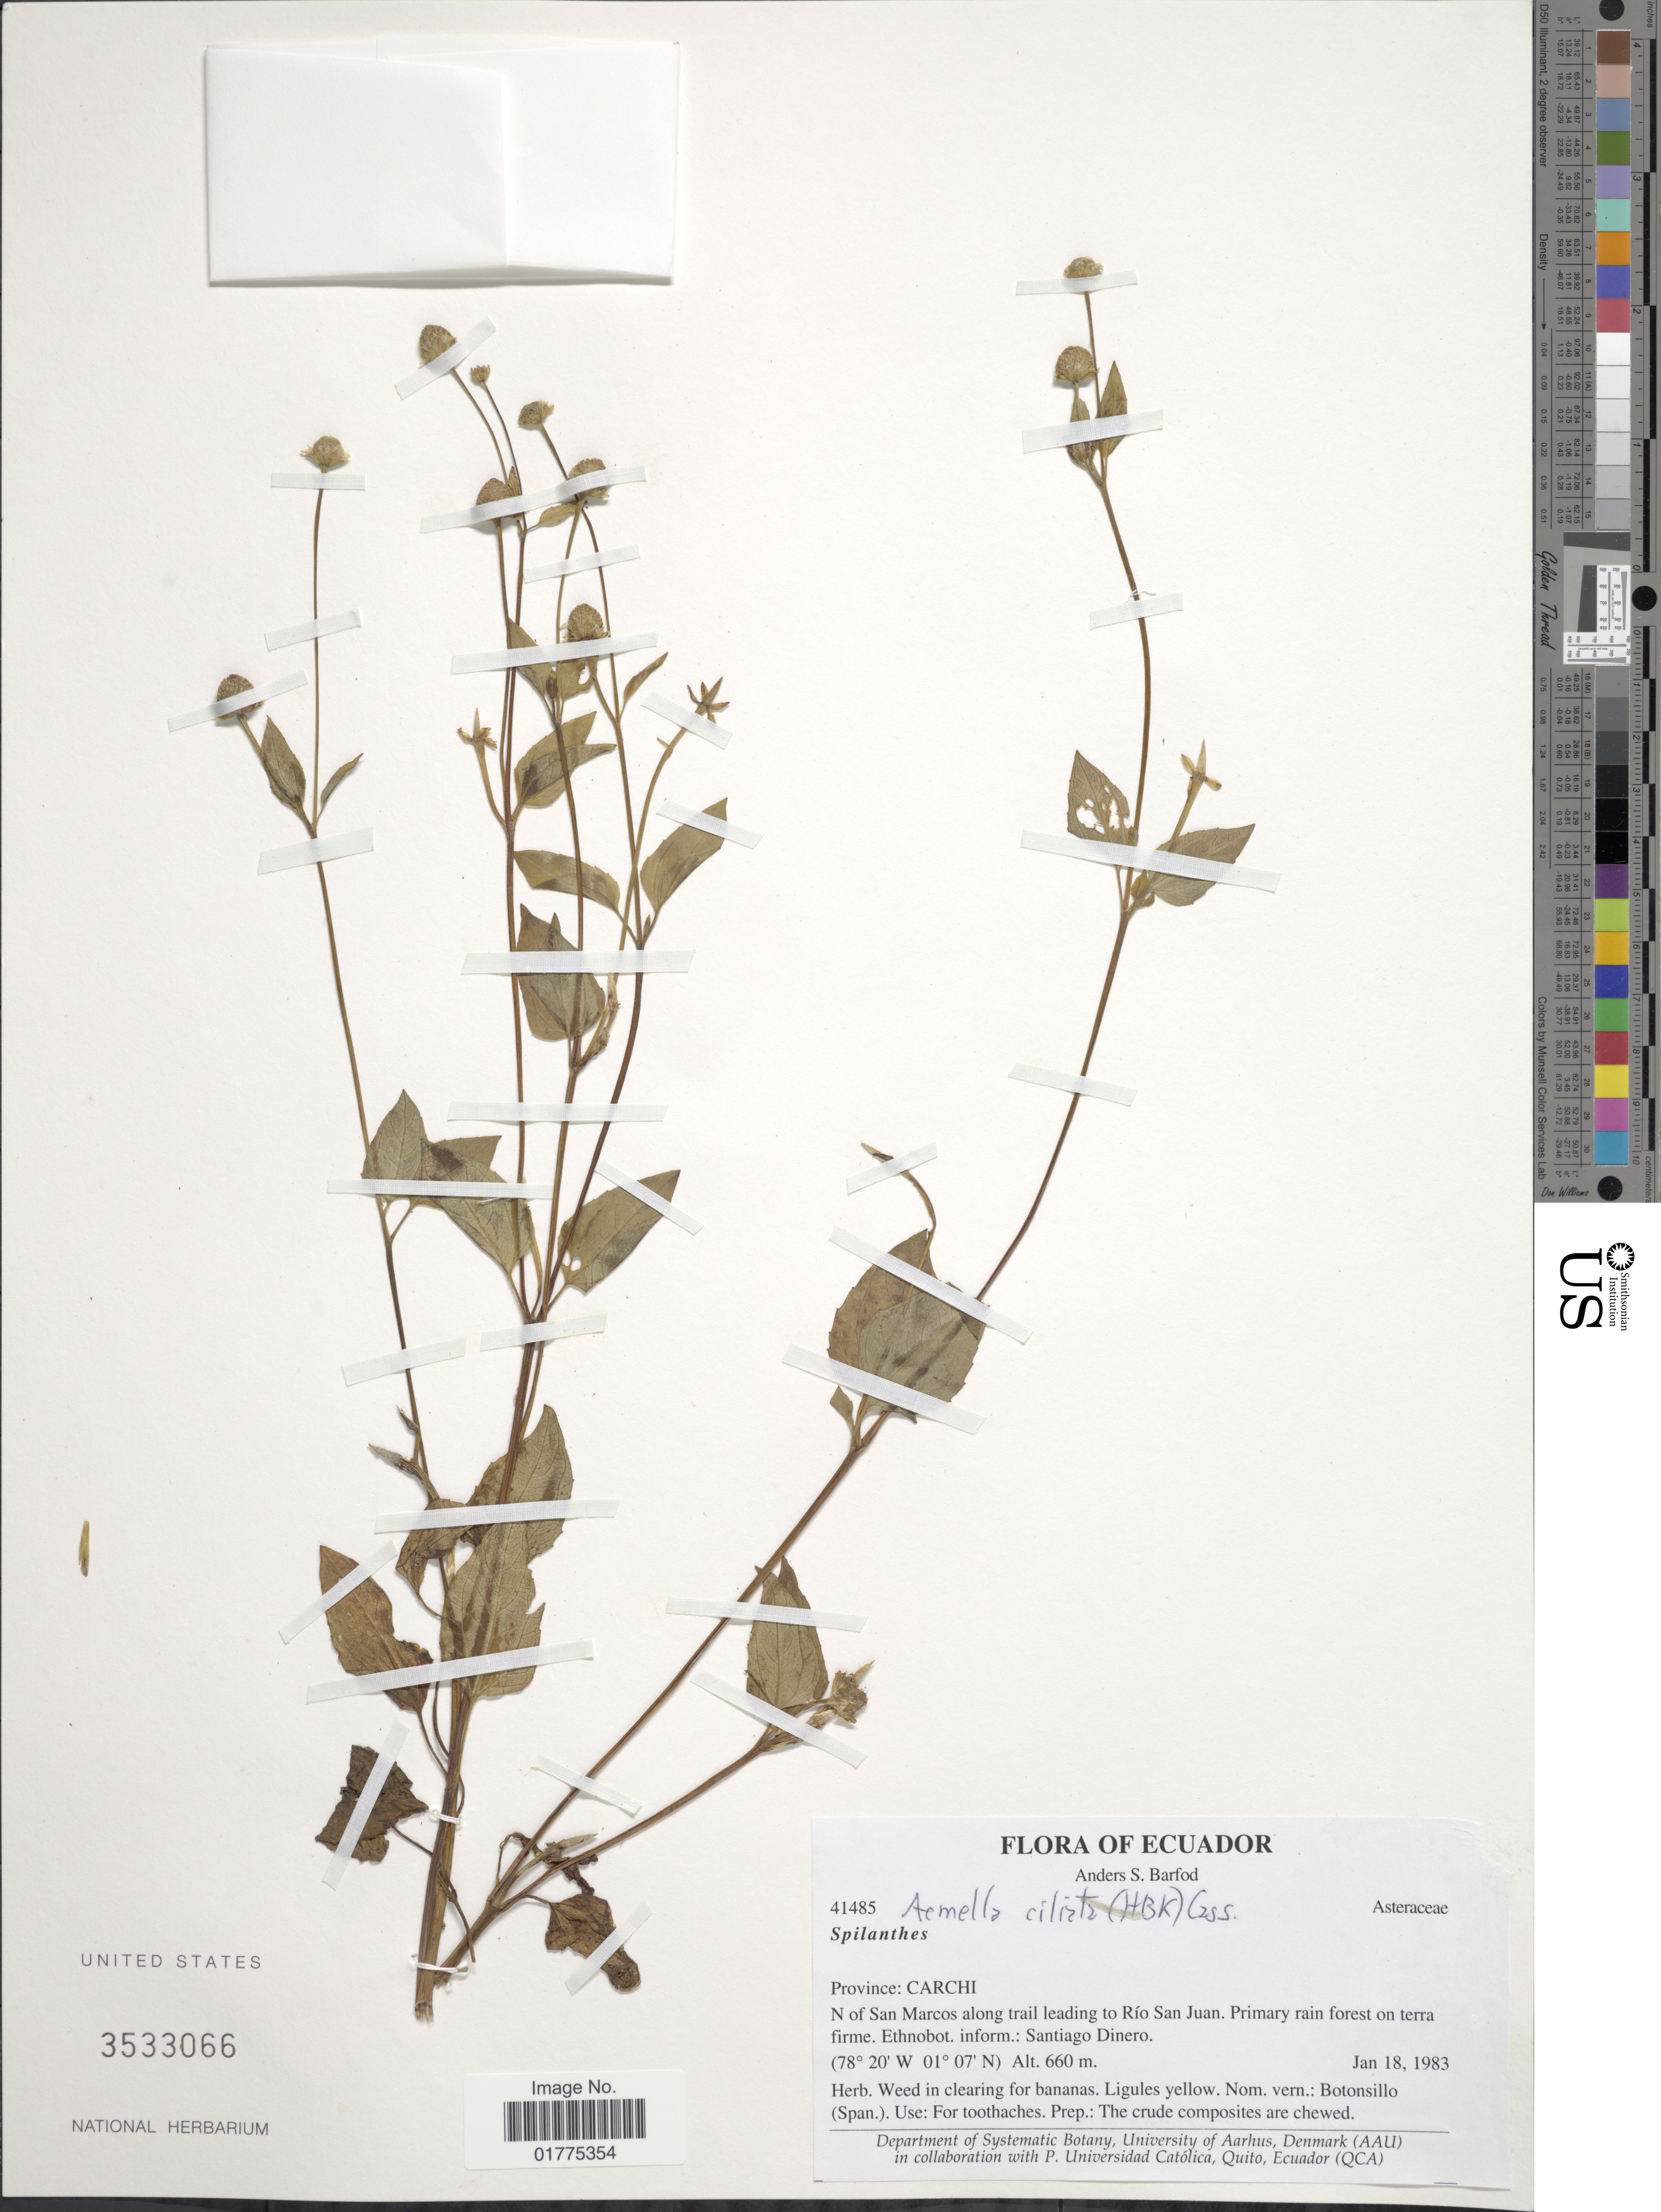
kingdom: Plantae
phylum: Tracheophyta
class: Magnoliopsida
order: Asterales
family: Asteraceae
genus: Acmella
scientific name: Acmella ciliata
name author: (Kunth) Cass.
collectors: A. S, Barfod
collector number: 41485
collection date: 1983-01-18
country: Ecuador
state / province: Carchi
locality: Province: Carchi, N of San Marcos along trail leading to Rio Juan, Primary rain forest on terra firme, Ethnobot. inform: Santiago Dinero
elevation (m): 660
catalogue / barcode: US 3533066